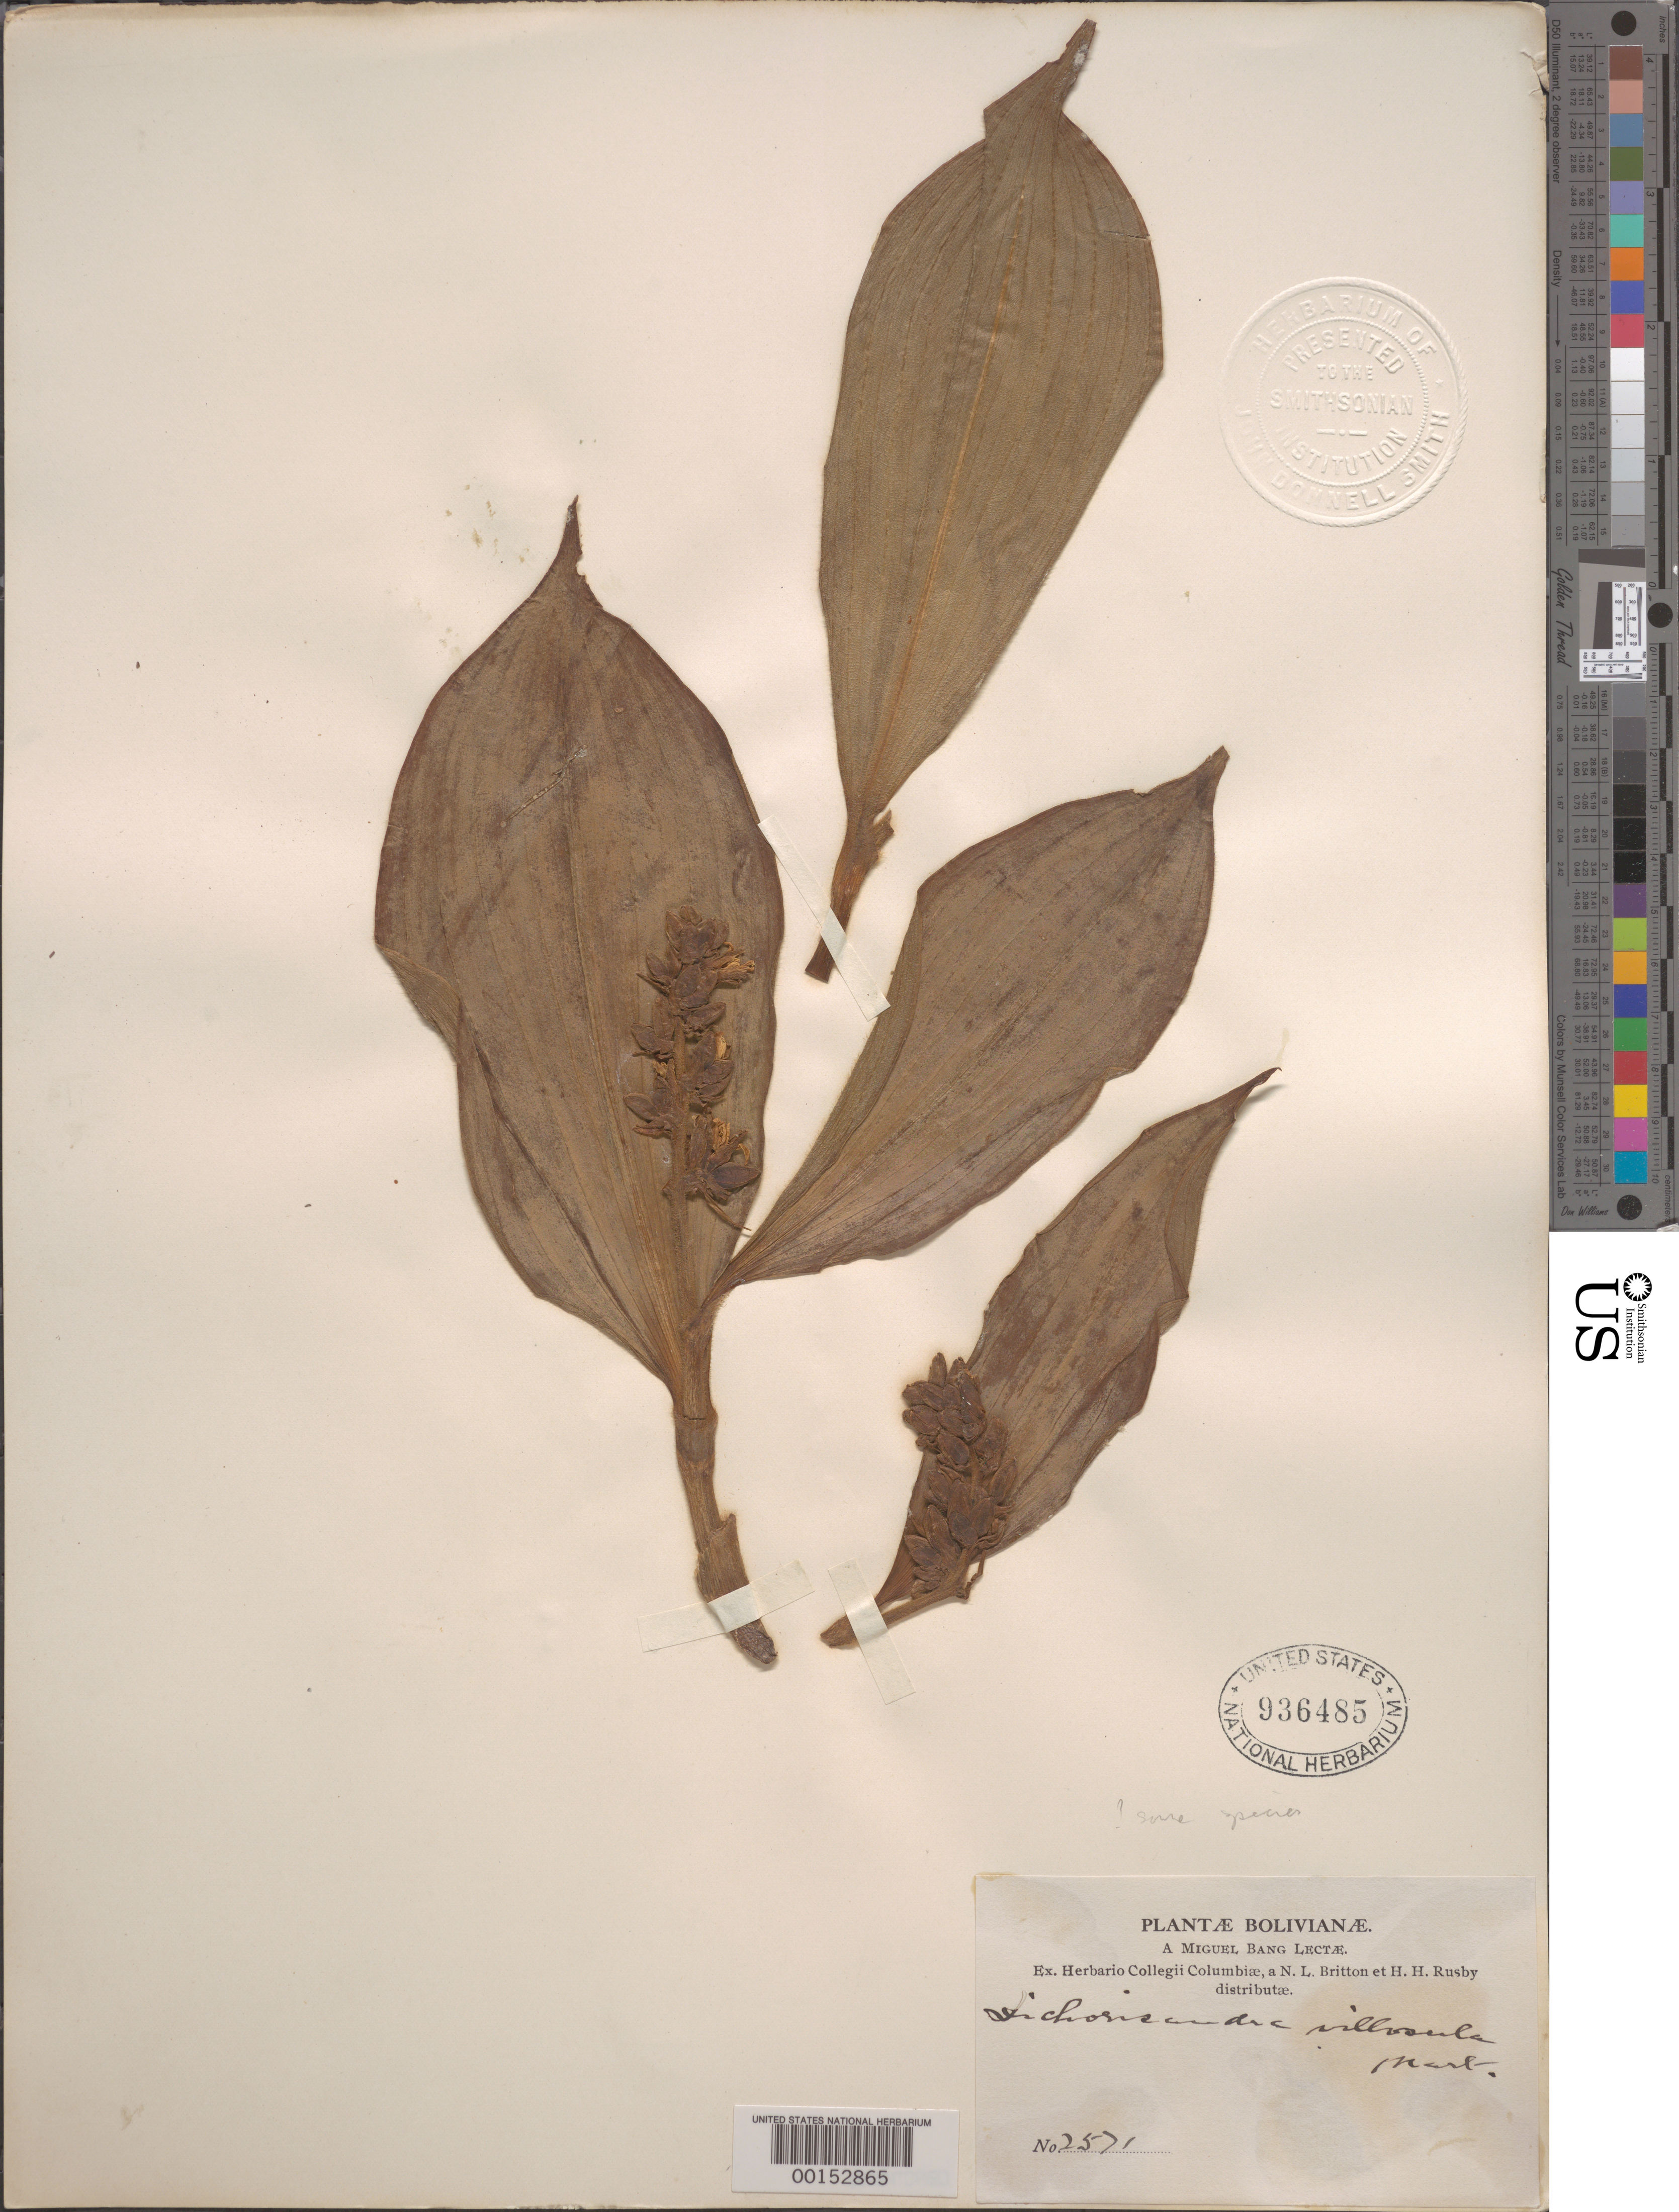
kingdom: Plantae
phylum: Tracheophyta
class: Liliopsida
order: Commelinales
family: Commelinaceae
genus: Dichorisandra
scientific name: Dichorisandra sp.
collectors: M. Bang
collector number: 2571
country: Panama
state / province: Chiriquí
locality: Around San Felix.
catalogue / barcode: US 936485